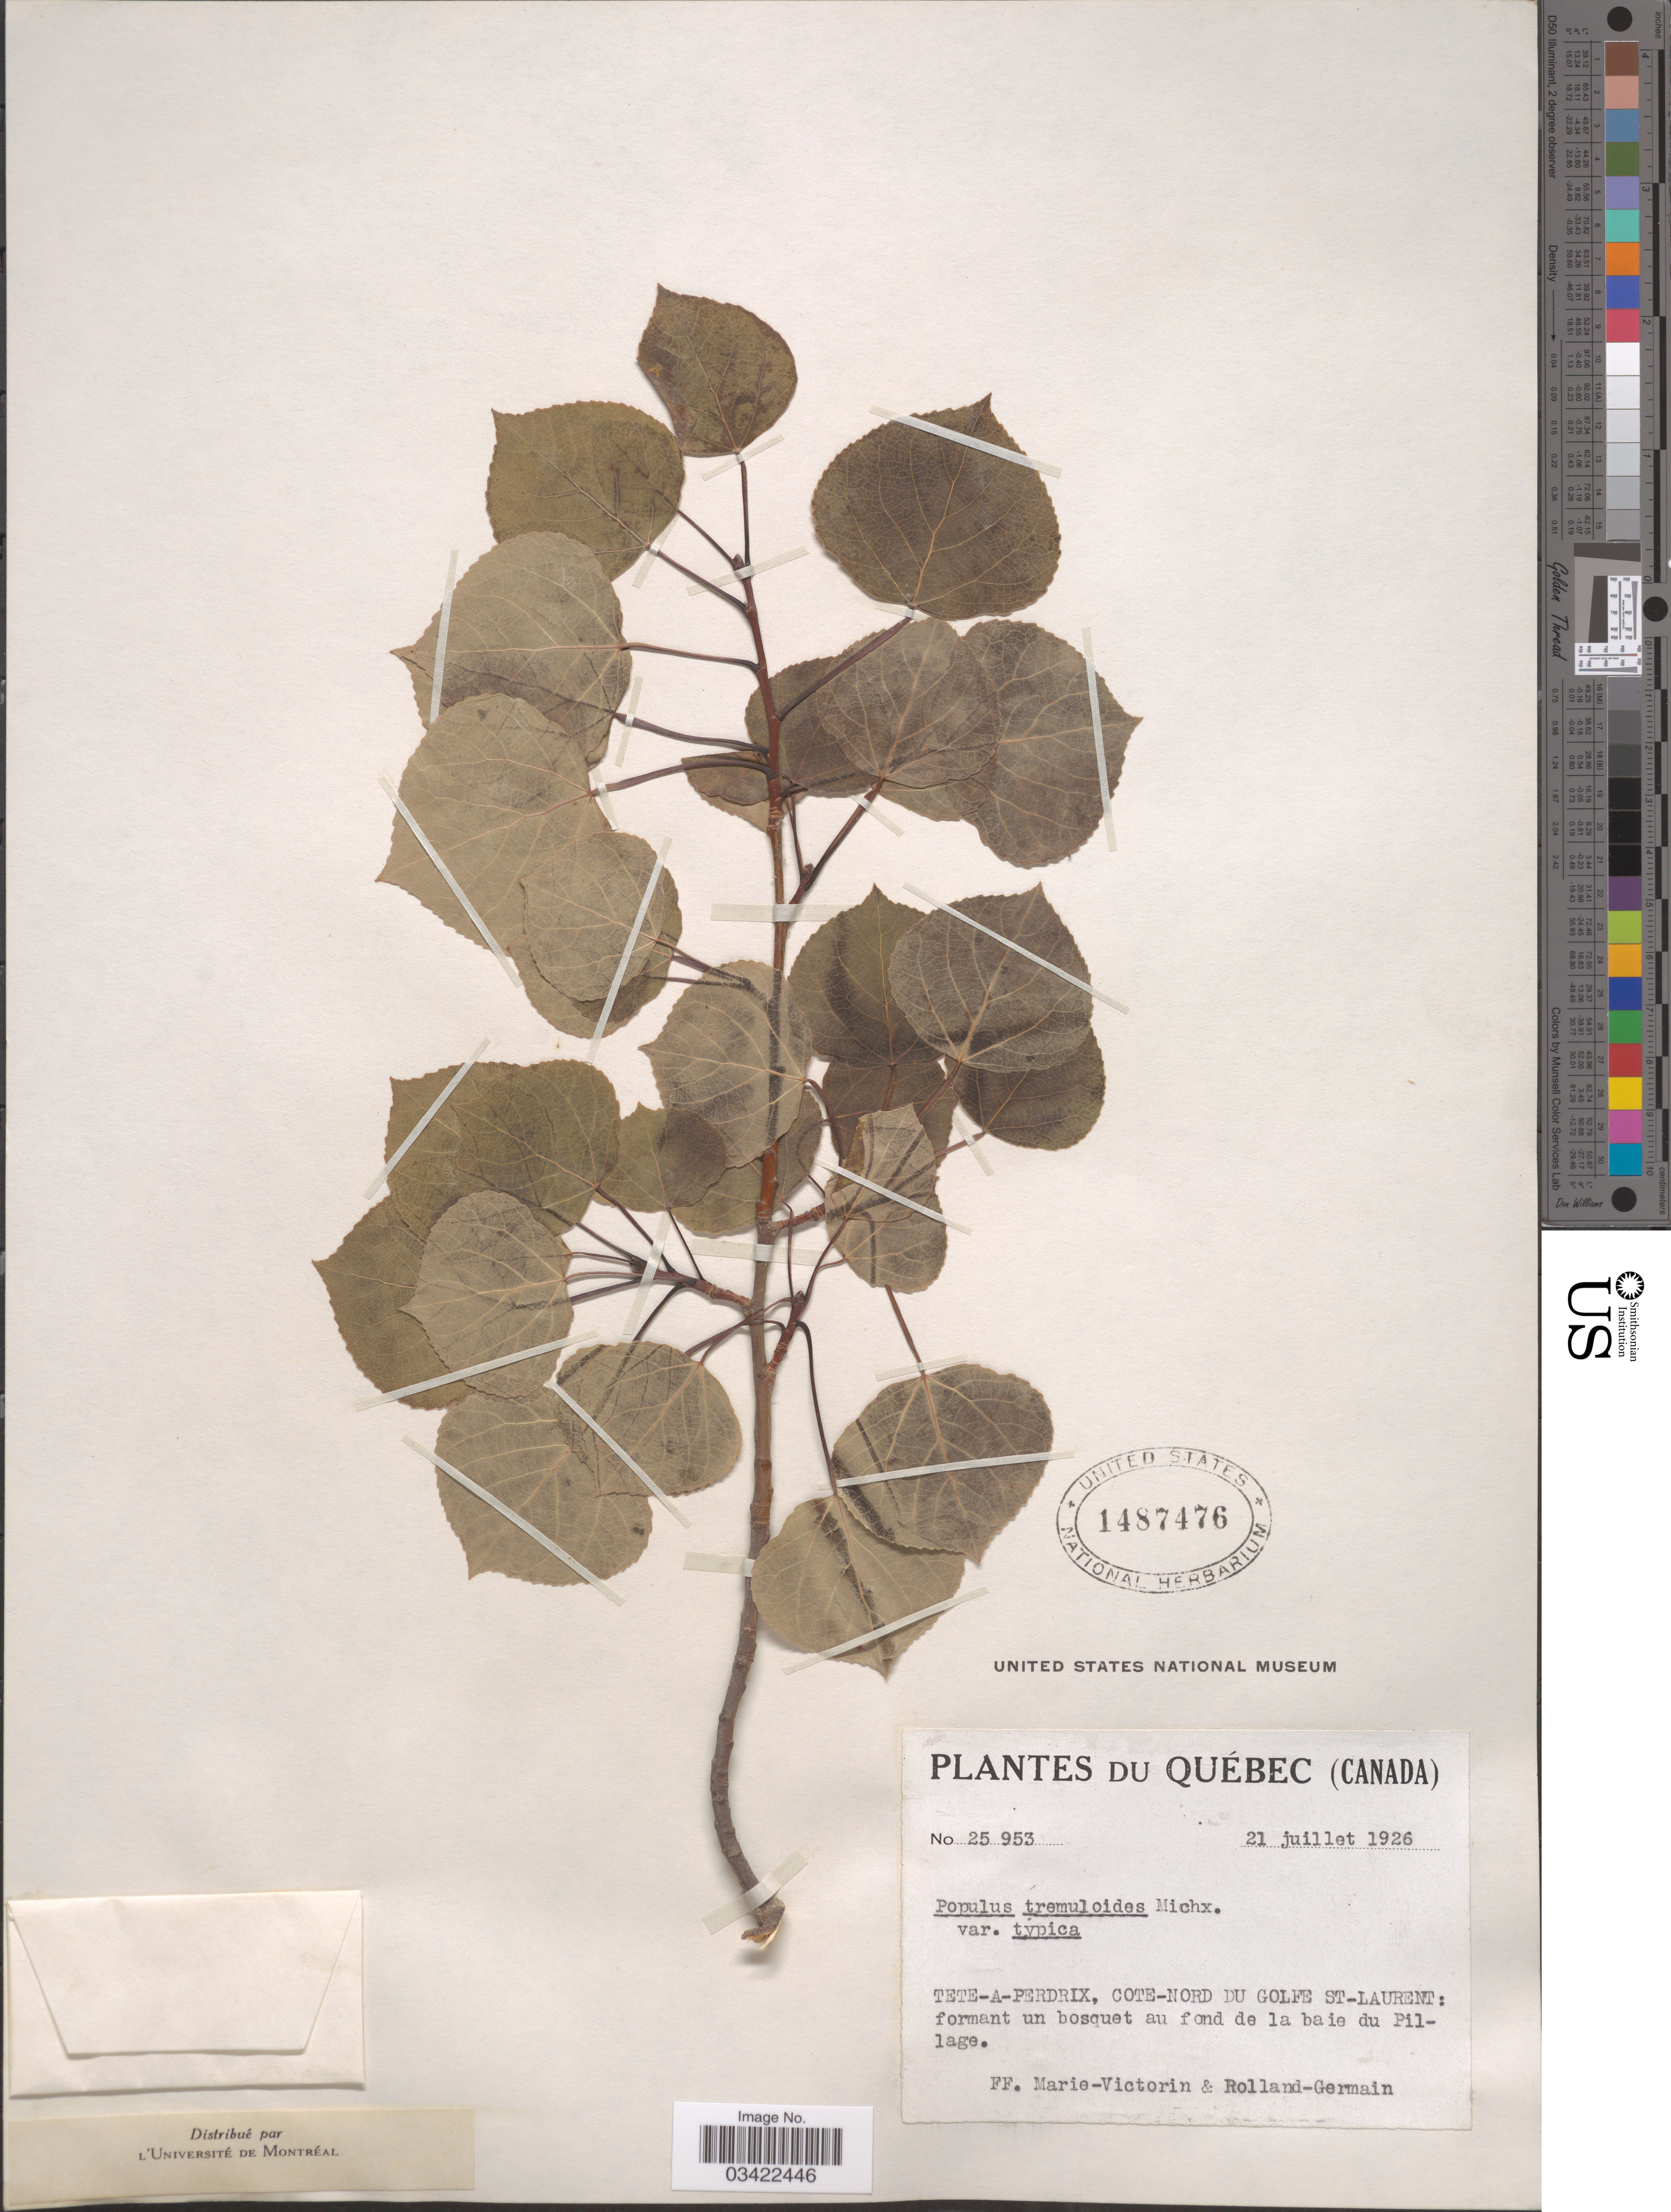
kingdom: Plantae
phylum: Tracheophyta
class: Magnoliopsida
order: Malpighiales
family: Salicaceae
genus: Populus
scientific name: Populus tremuloides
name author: Michx.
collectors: F. Marie-Victorin & Rolland-Germain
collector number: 25953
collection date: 1926-07-21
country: Canada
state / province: Quebec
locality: Tete-A-Perdrix, Cote-Nord du Golfe St-Laurent: formant un bosquet au fond de la baie du Pillage.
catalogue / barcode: US 1487476